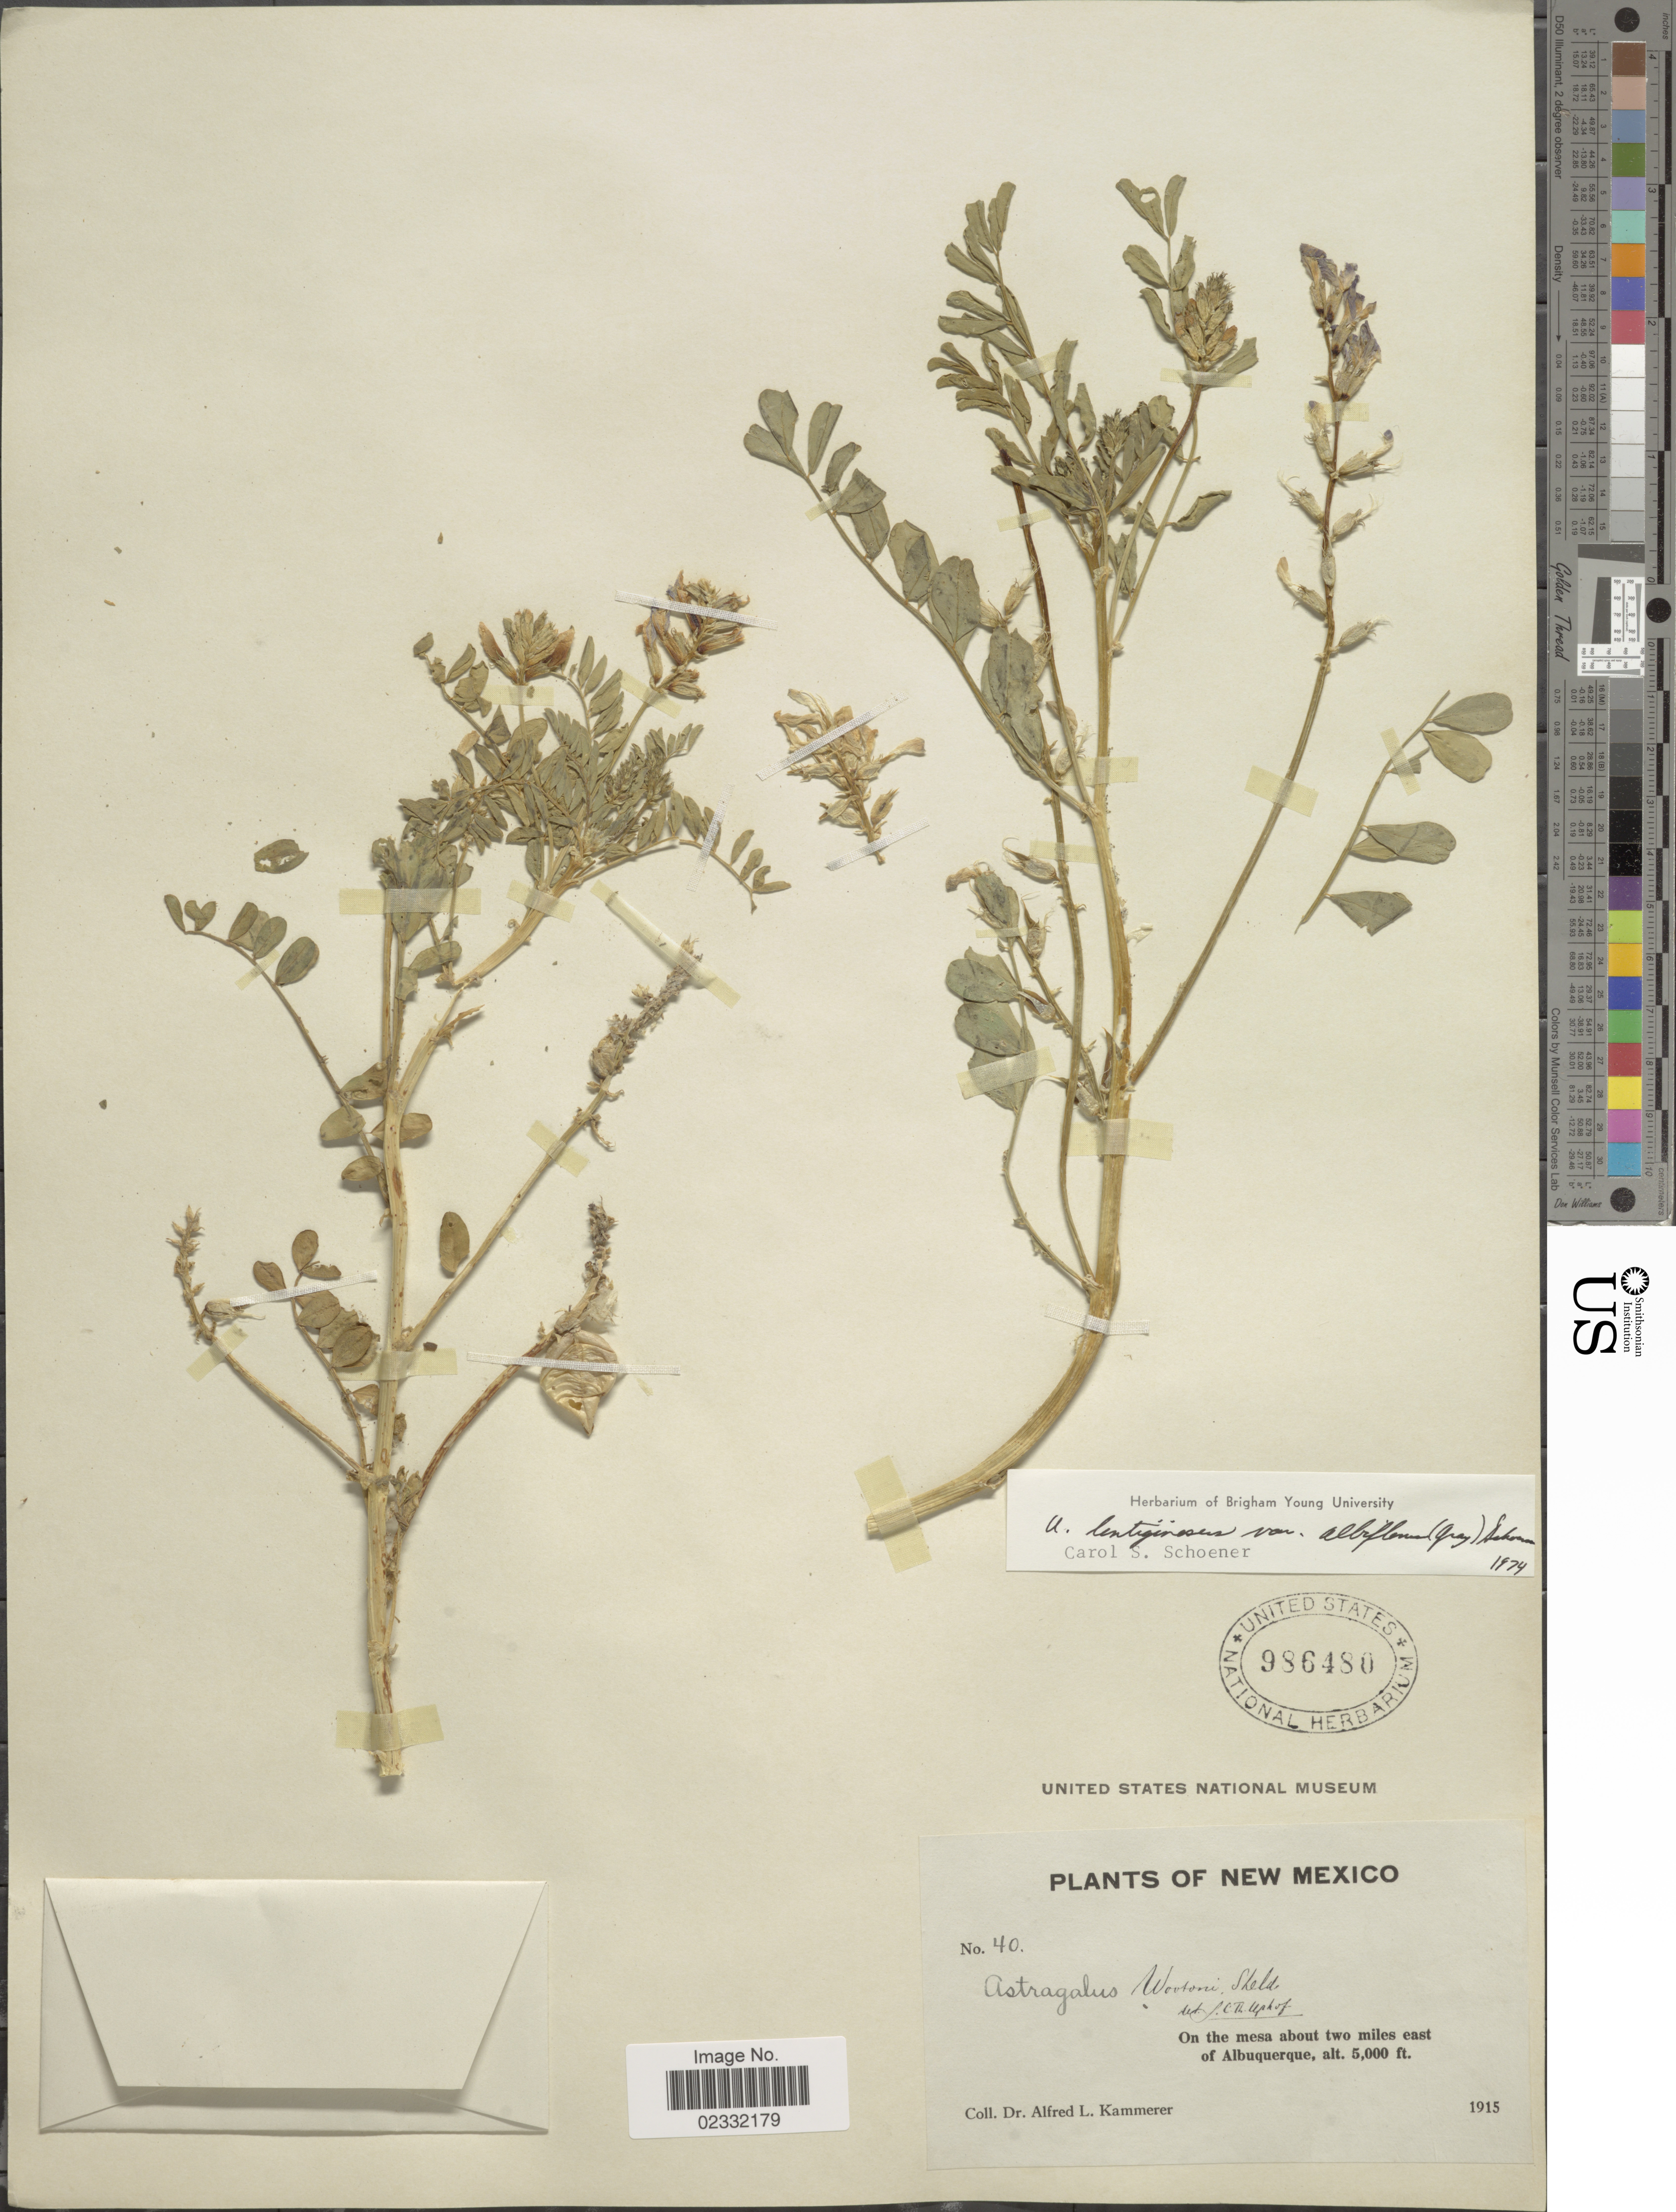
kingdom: Plantae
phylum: Tracheophyta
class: Magnoliopsida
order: Fabales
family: Fabaceae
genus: Astragalus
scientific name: Astragalus lentiginosus var. albiflorus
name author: (A. Gray) Schoener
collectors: A. Kammerer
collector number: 40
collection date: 1915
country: United States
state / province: New Mexico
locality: On the mesa about two miles east of Aluquerque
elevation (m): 1524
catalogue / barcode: US 986480